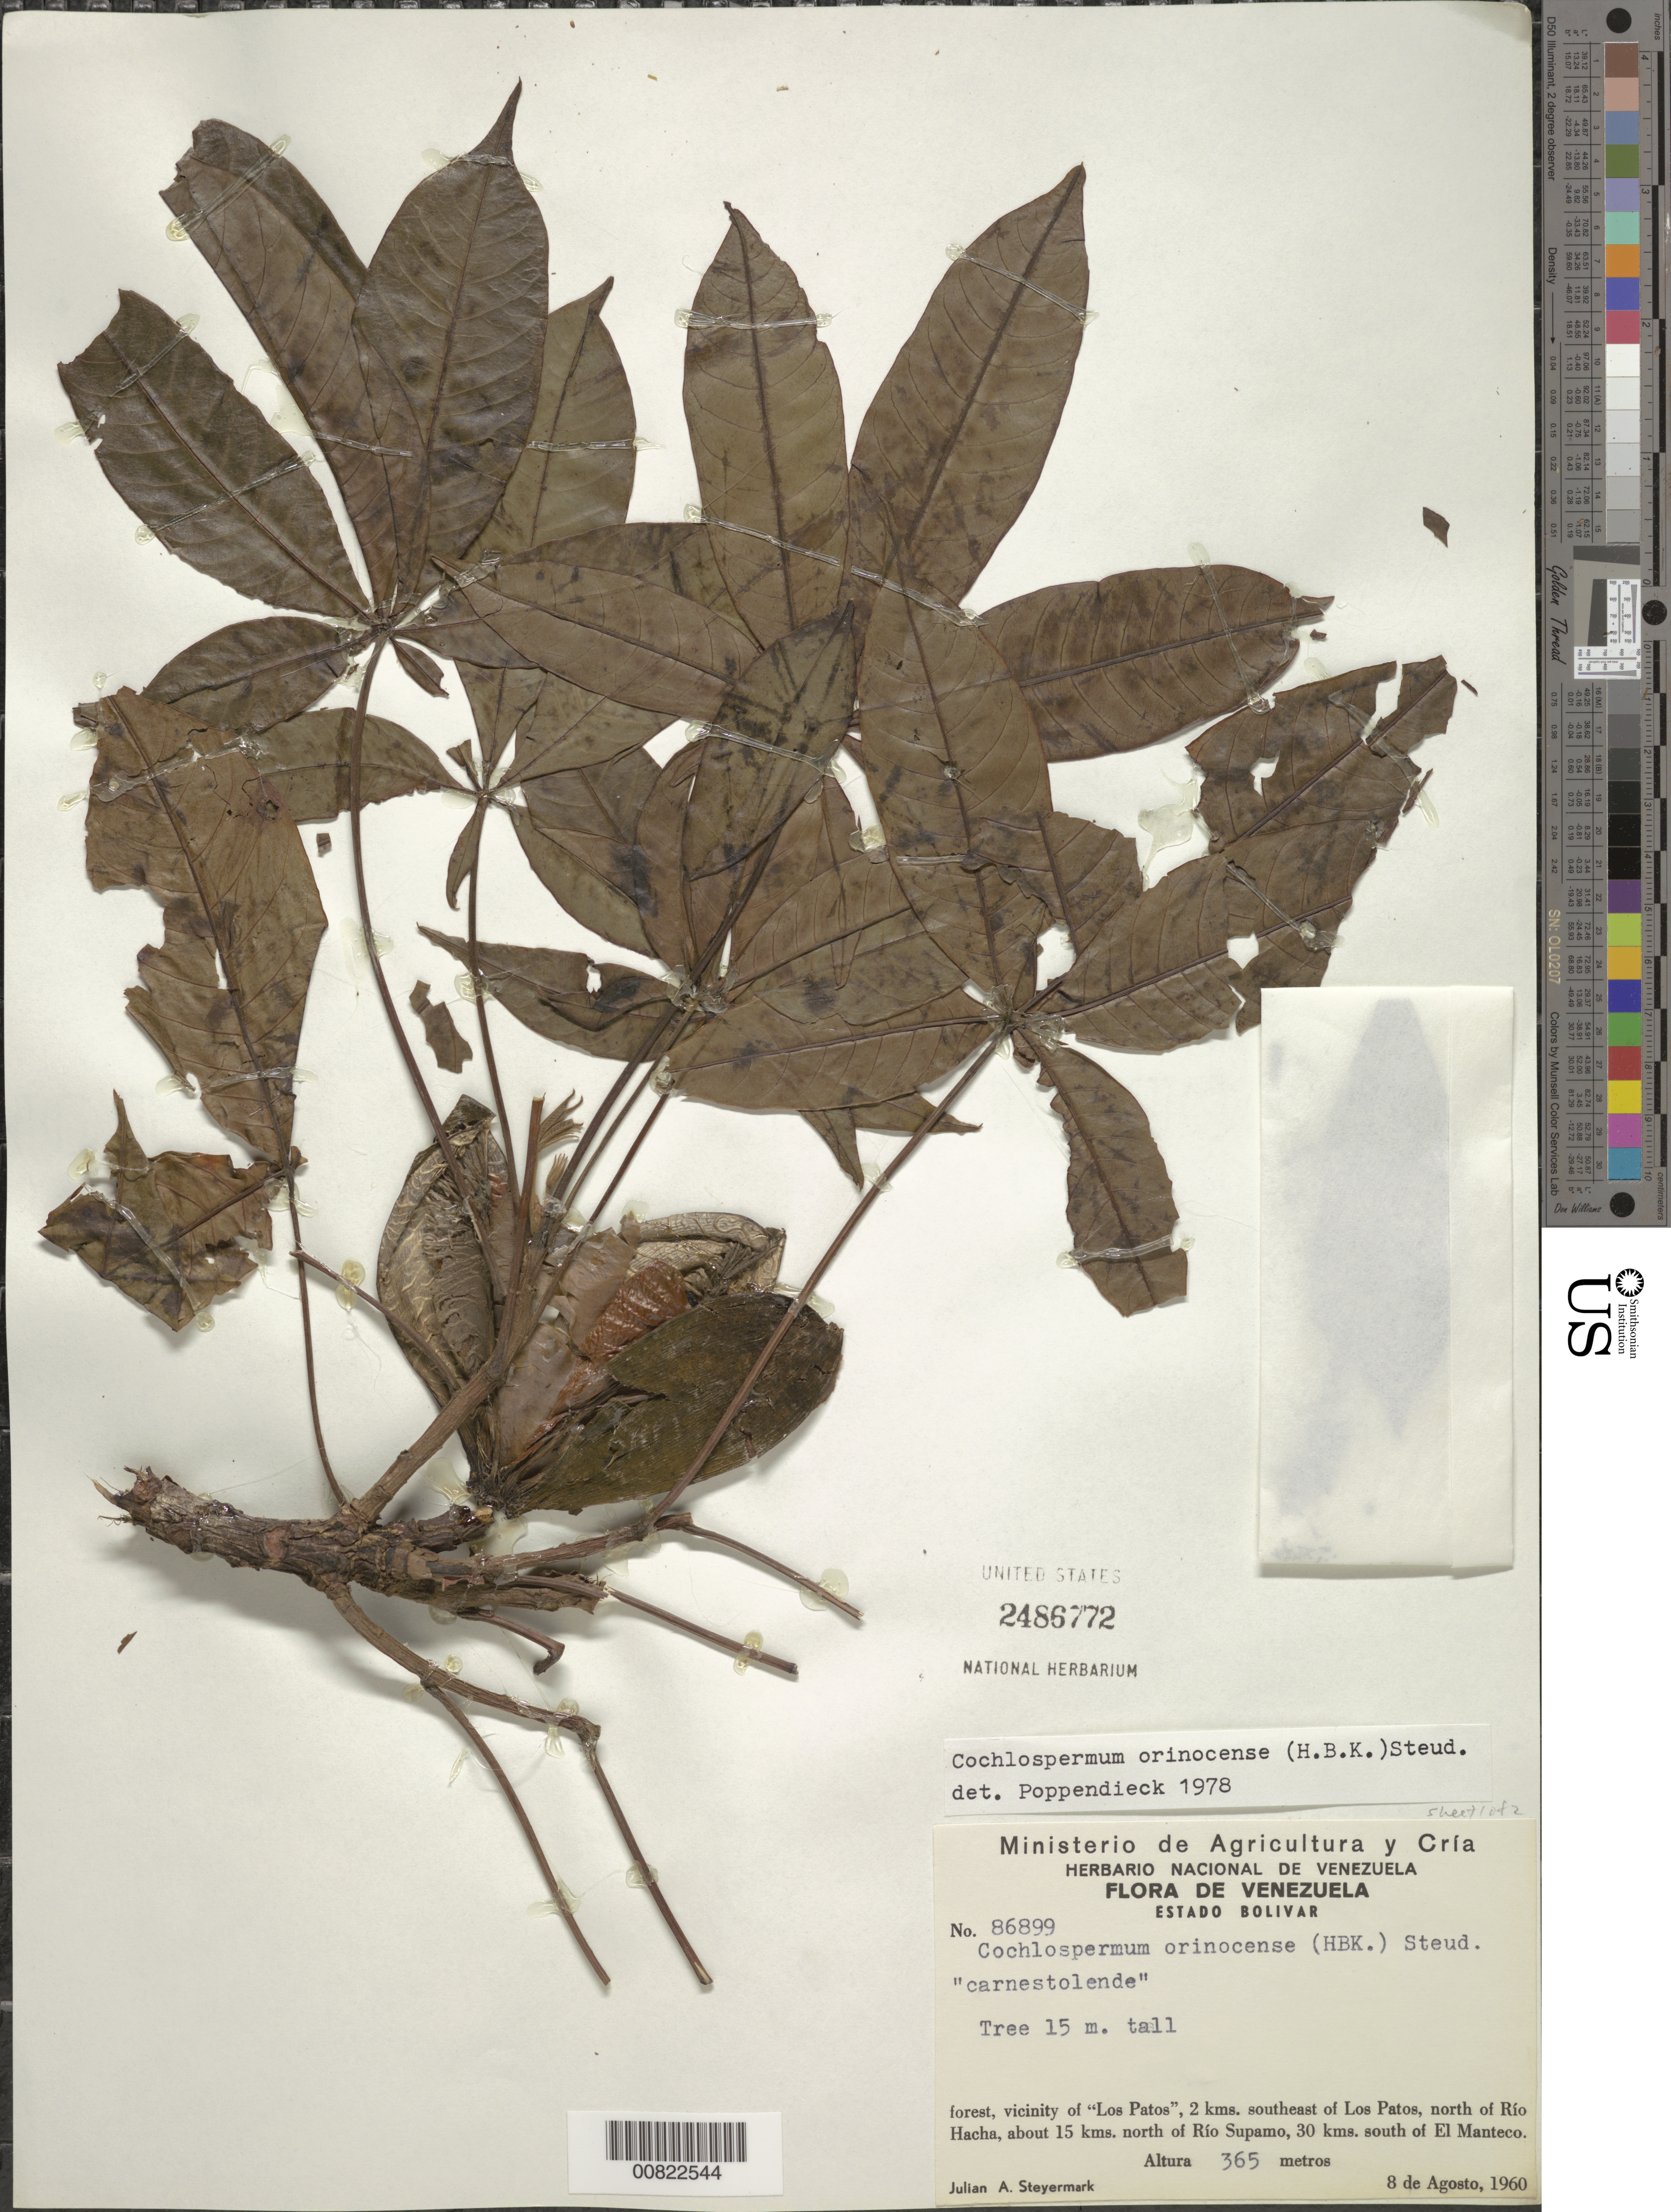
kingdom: Plantae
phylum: Tracheophyta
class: Magnoliopsida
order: Malvales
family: Cochlospermaceae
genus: Cochlospermum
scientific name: Cochlospermum orinocense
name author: (Kunth) Steud.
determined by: Poppendieck, H.-H., (HBG), Institut fur Allgemeine Botanik und Botanischer Garten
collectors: J. Steyermark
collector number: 86899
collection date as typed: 8-Aug-60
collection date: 1960-08-08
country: Venezuela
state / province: Bolívar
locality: Los Patos, 2 km SE of, N of Río Hacha, 15 km N of Río Supamo, 30 km south of El Manteco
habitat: Forest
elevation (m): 365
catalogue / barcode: US 2486772